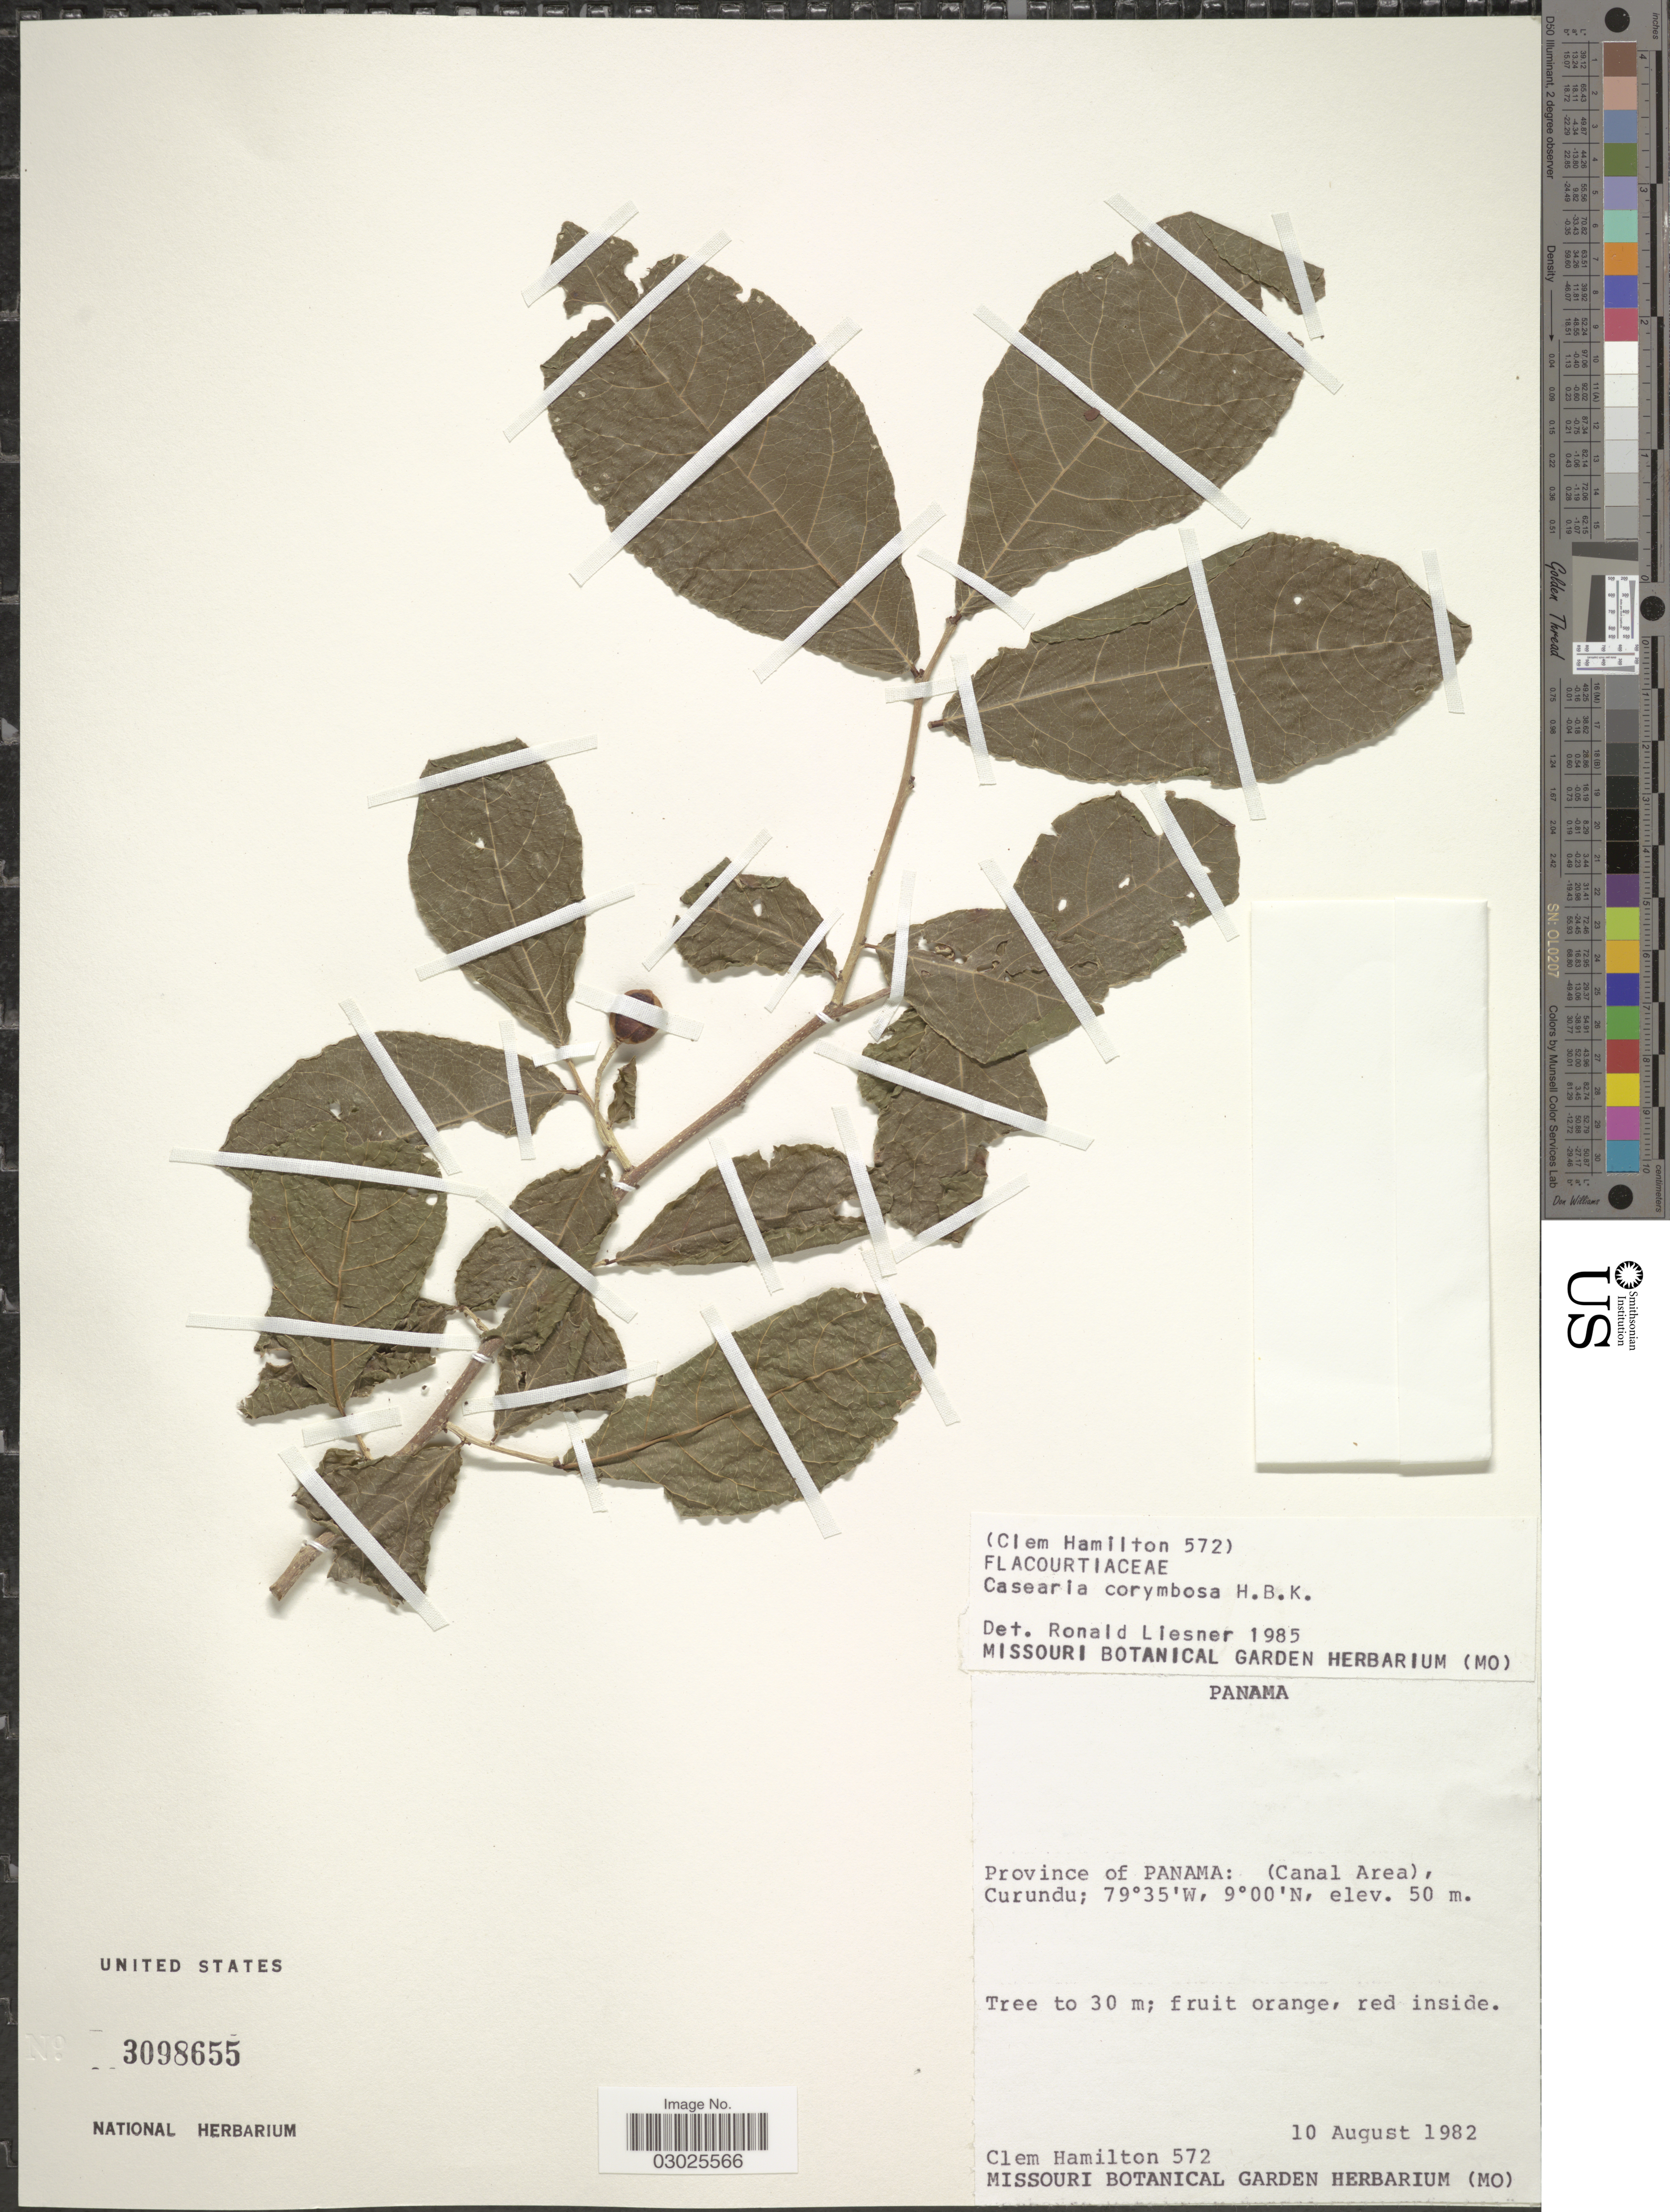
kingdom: Plantae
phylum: Tracheophyta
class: Magnoliopsida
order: Malpighiales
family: Salicaceae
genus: Casearia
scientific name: Casearia corymbosa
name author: Kunth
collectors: C. Hamilton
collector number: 572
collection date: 1982-08-10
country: Panama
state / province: Colón / Panamá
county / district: Canal Zone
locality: Curundu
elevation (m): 50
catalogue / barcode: US 3098655